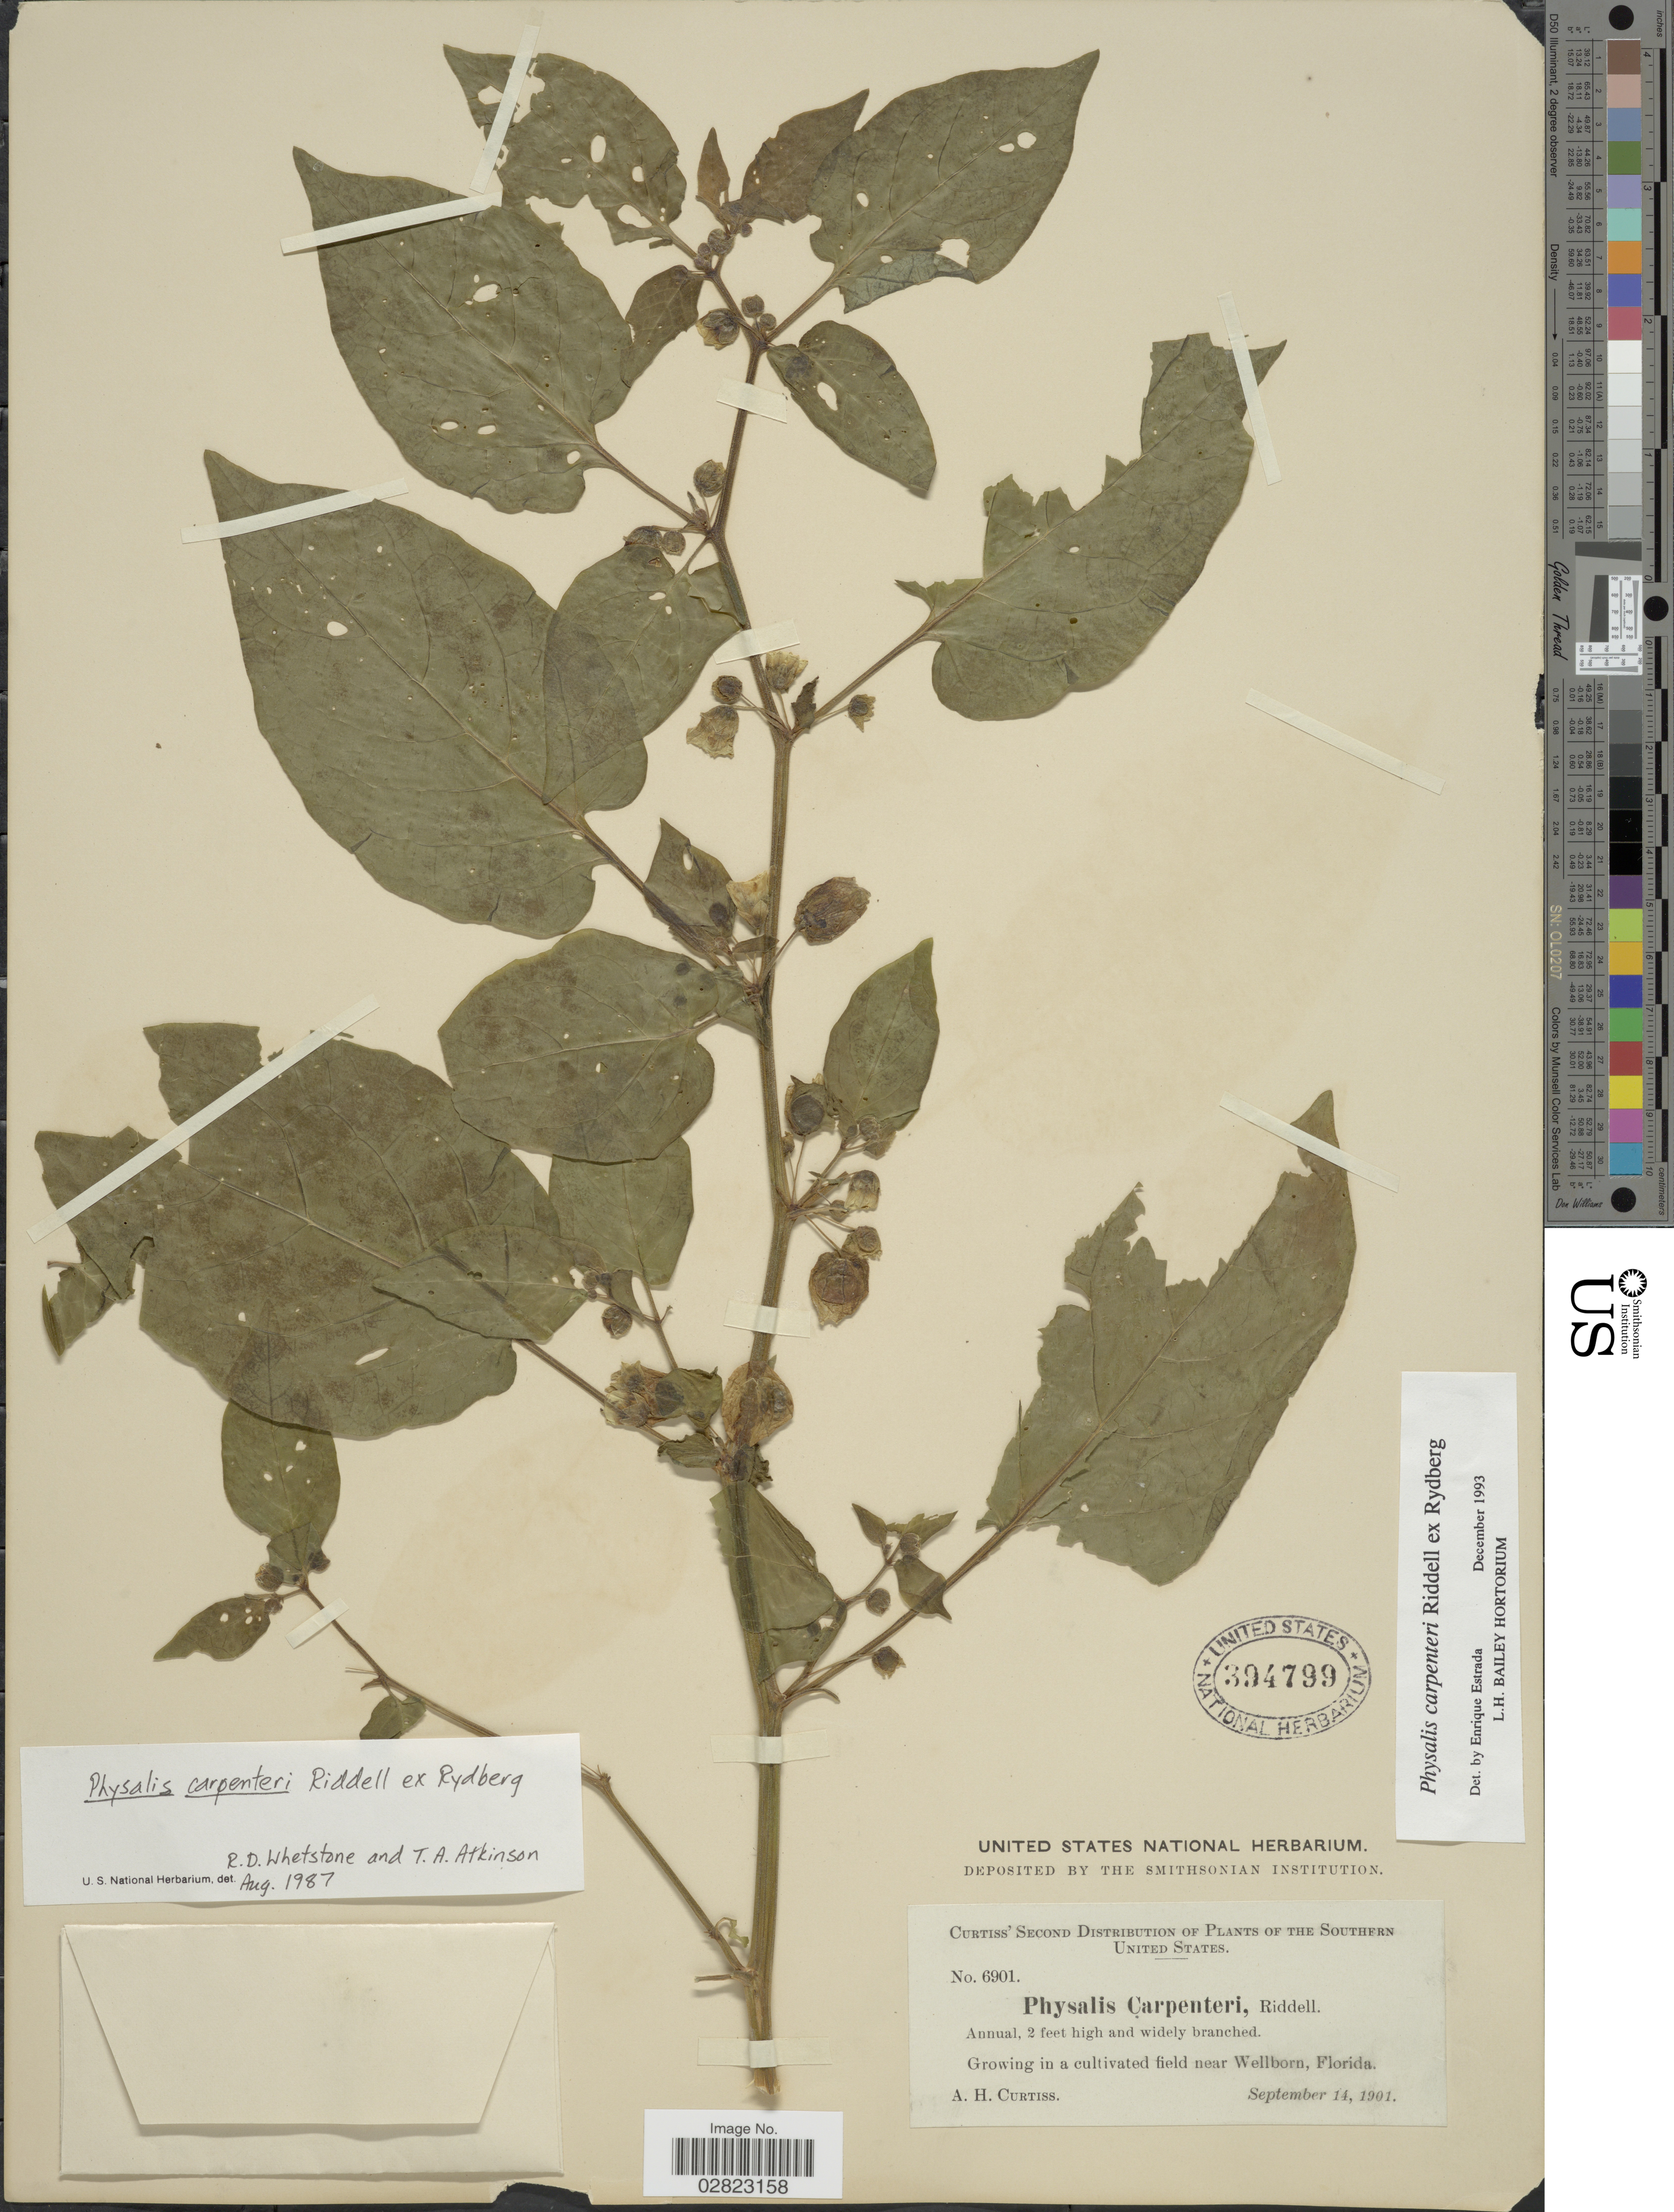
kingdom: Plantae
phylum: Tracheophyta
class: Magnoliopsida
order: Solanales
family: Solanaceae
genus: Physalis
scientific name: Physalis carpenteri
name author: Riddell ex Rydb.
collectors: A. H. Curtiss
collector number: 6901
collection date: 1901-09-14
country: United States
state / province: Florida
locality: Southern United States. Growing in a cultivated field near Wellborn.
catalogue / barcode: US 394799